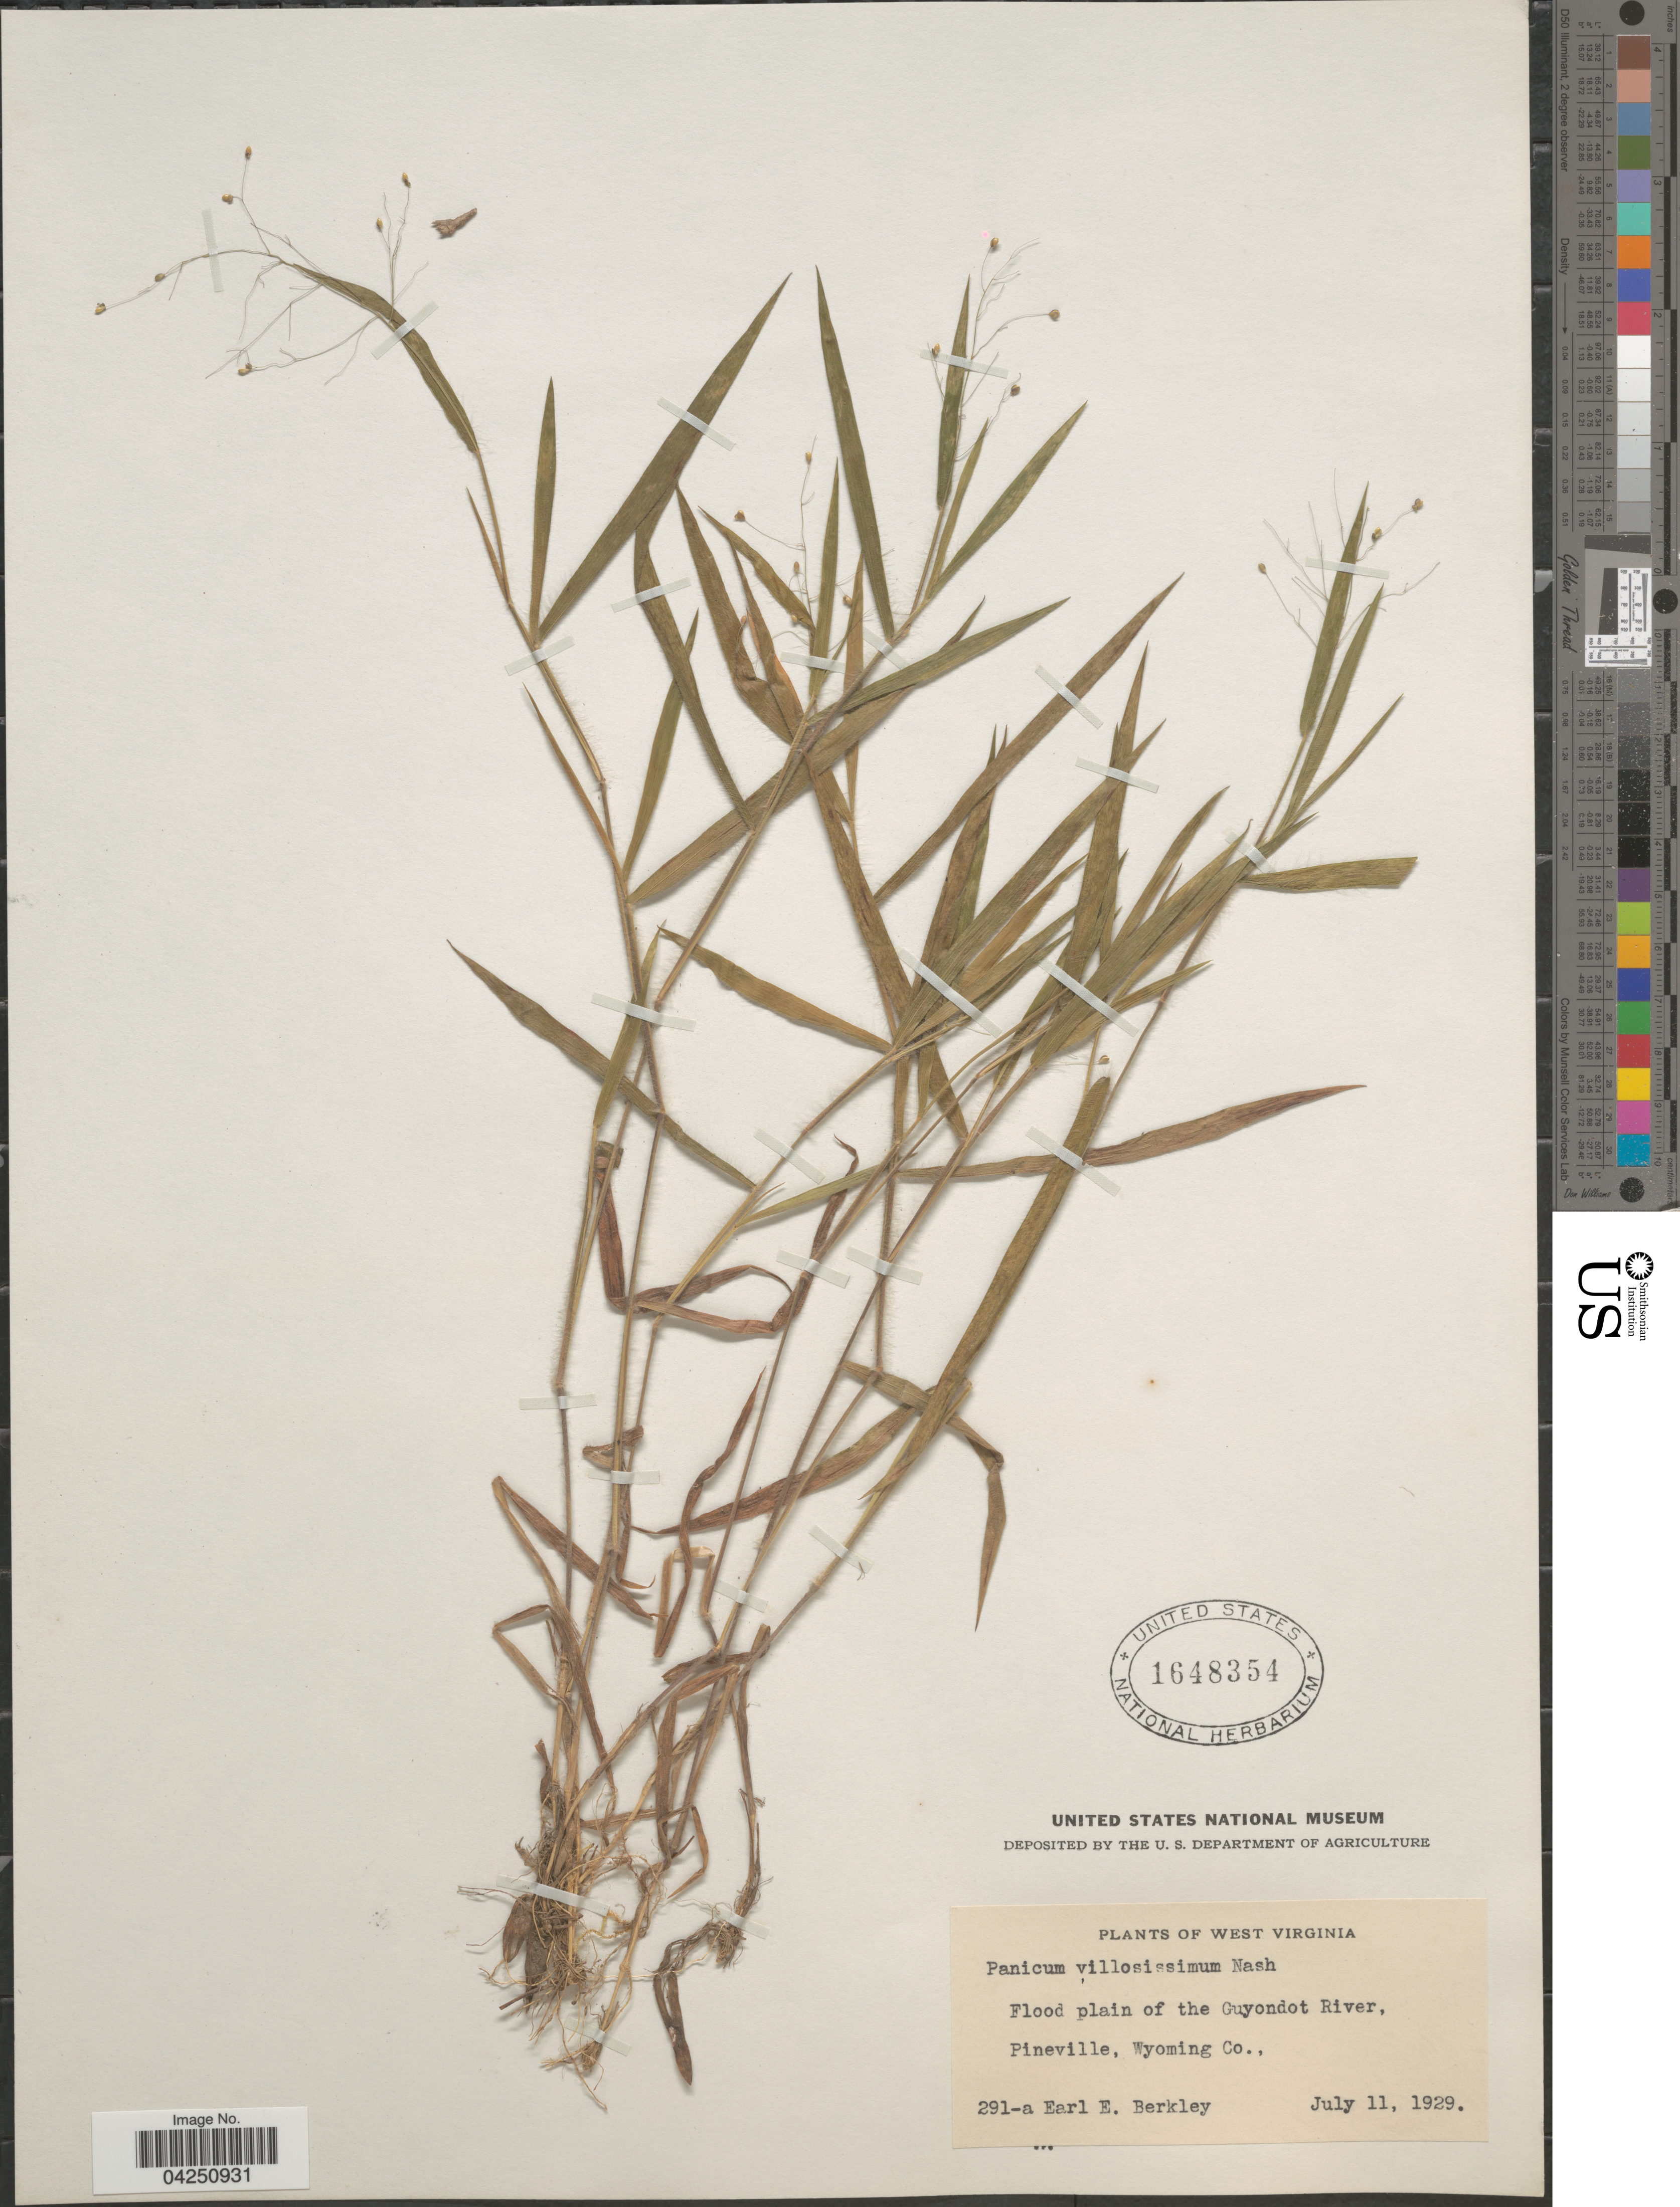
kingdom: Plantae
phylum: Tracheophyta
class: Liliopsida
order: Poales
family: Poaceae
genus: Dichanthelium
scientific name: Dichanthelium acuminatum var. acuminatum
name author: (Sw.) Gould & C.A. Clark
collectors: E. Berkley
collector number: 291-a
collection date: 1929-07-11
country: United States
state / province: West Virginia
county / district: Wyoming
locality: Flood plain of the Guyondot River, Pineville, Wyoming Co.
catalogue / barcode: US 1648354